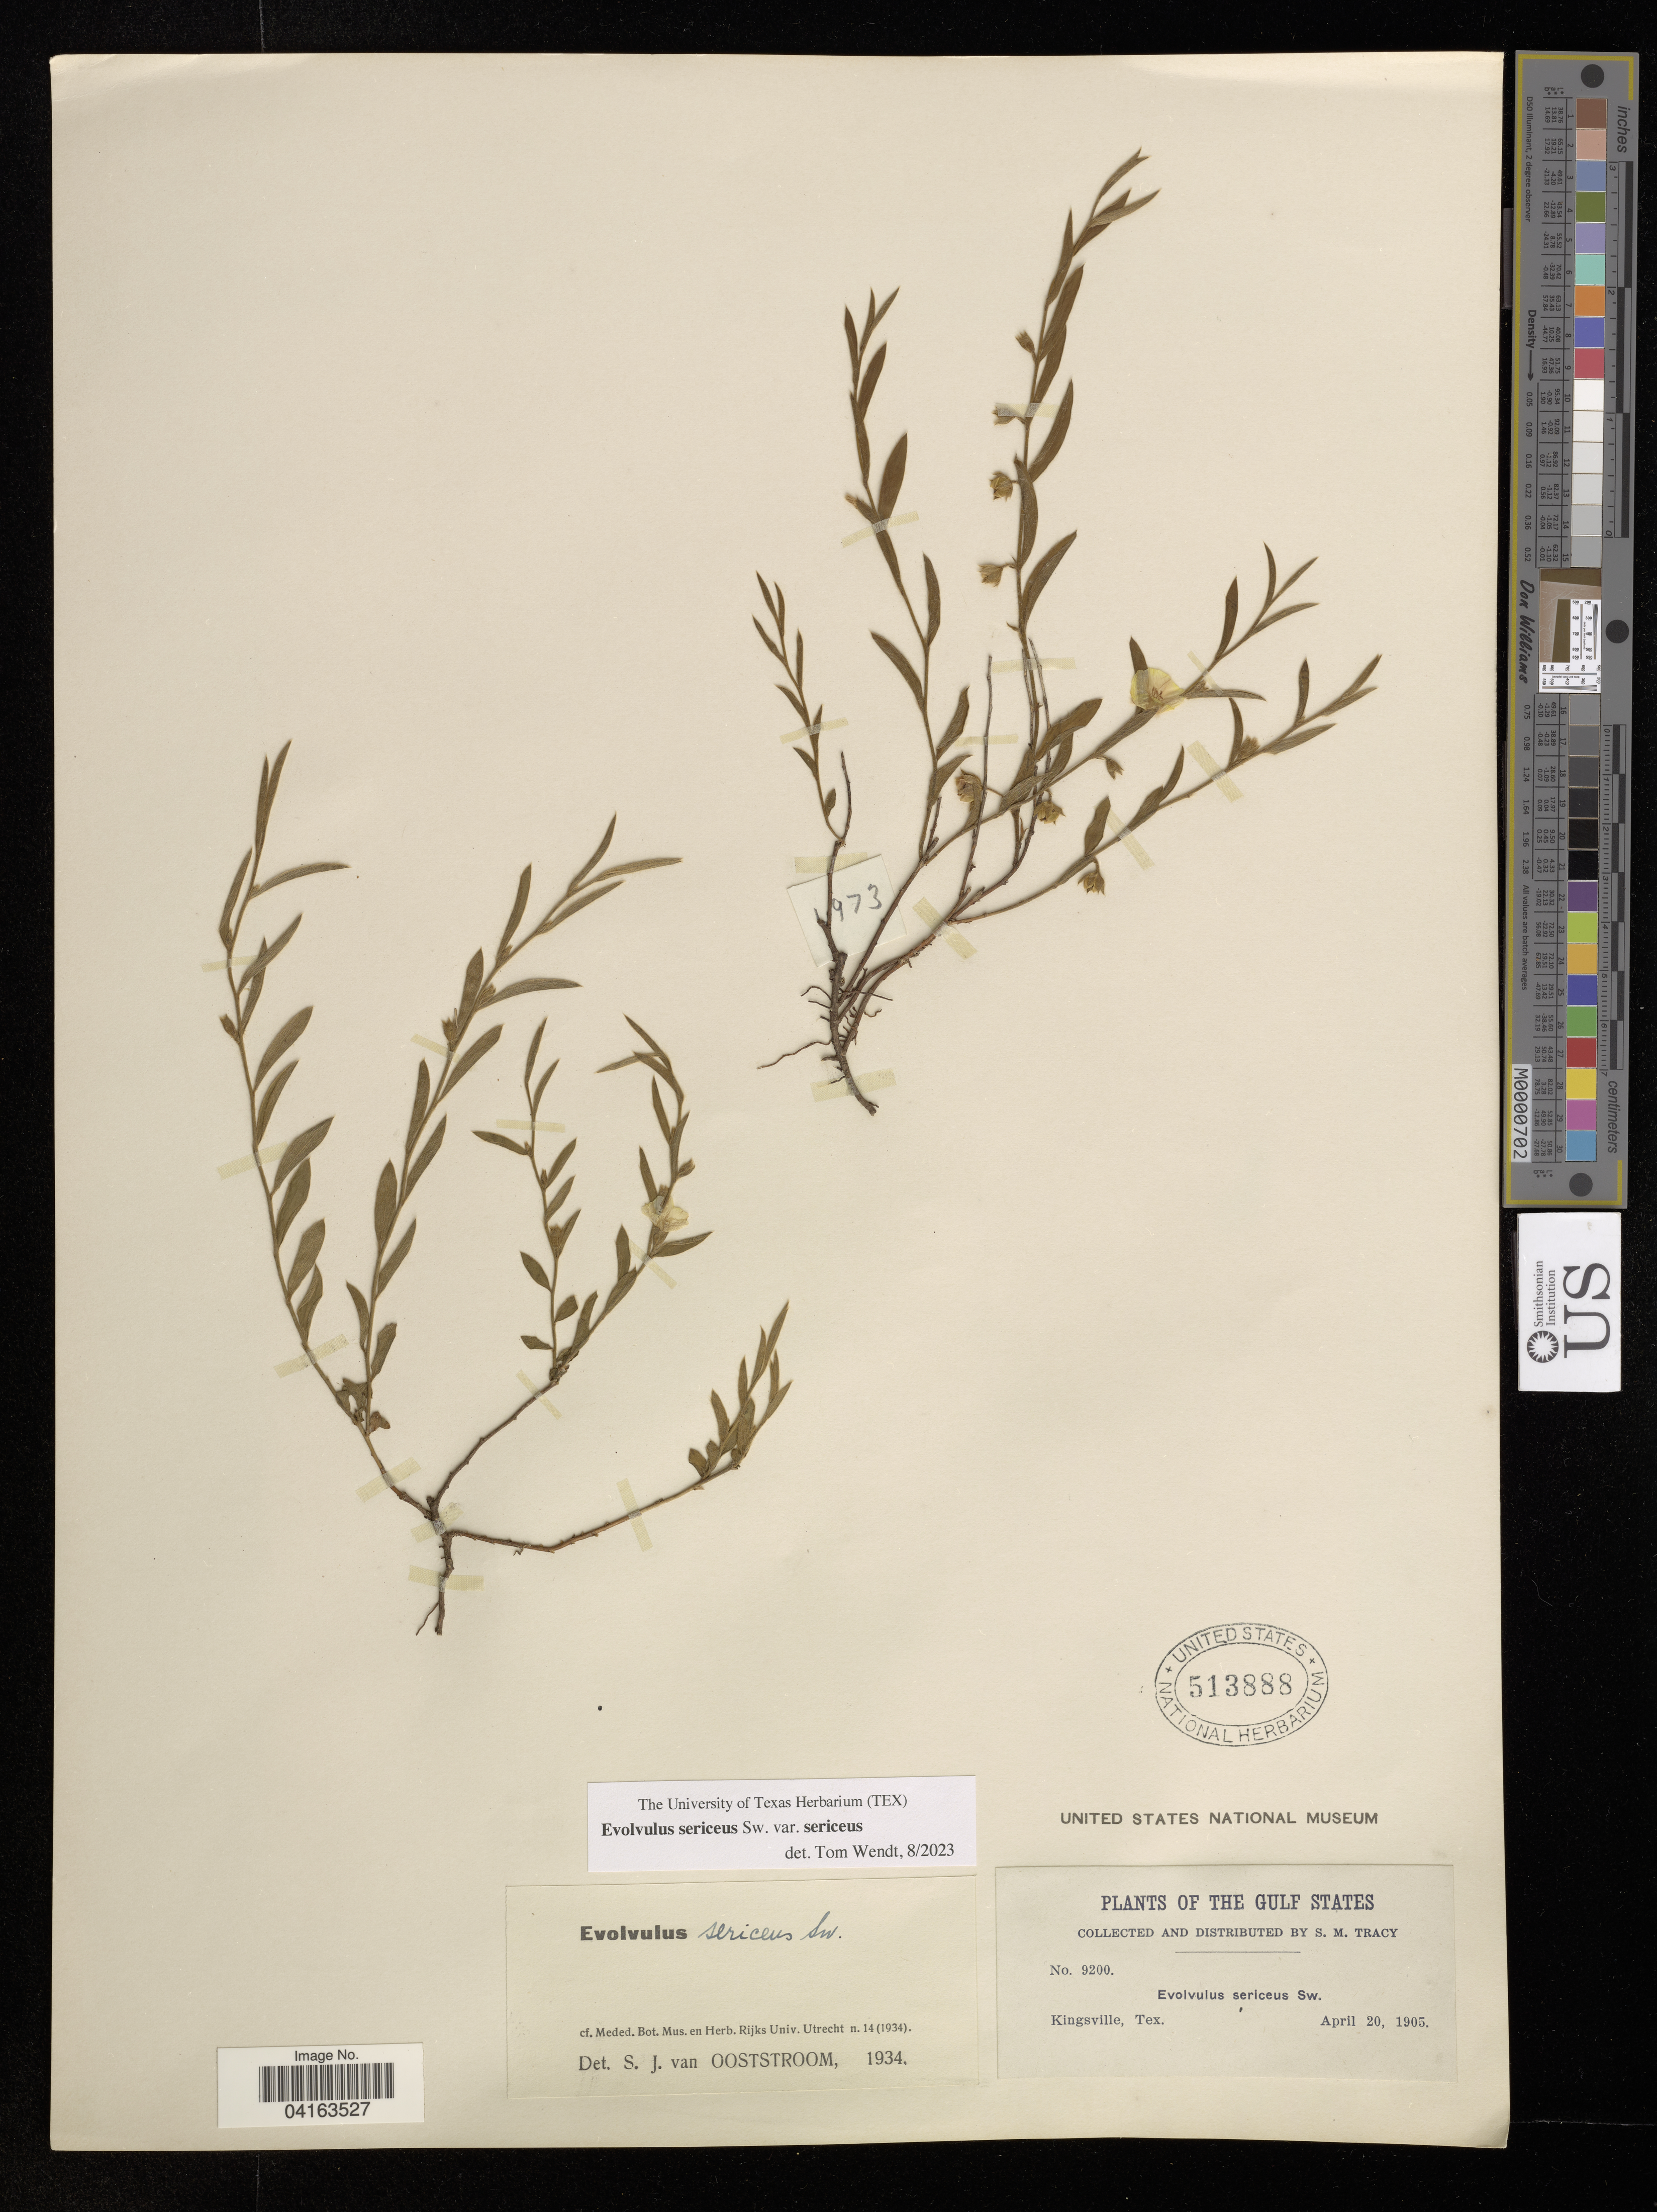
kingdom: Plantae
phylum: Tracheophyta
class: Magnoliopsida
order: Solanales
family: Convolvulaceae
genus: Evolvulus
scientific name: Evolvulus sericeus var. sericeus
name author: Sw.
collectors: S. M. Tracy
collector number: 9200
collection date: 1905-04-20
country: United States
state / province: Texas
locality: The Gulf States. Kingsville.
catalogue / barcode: US 513888